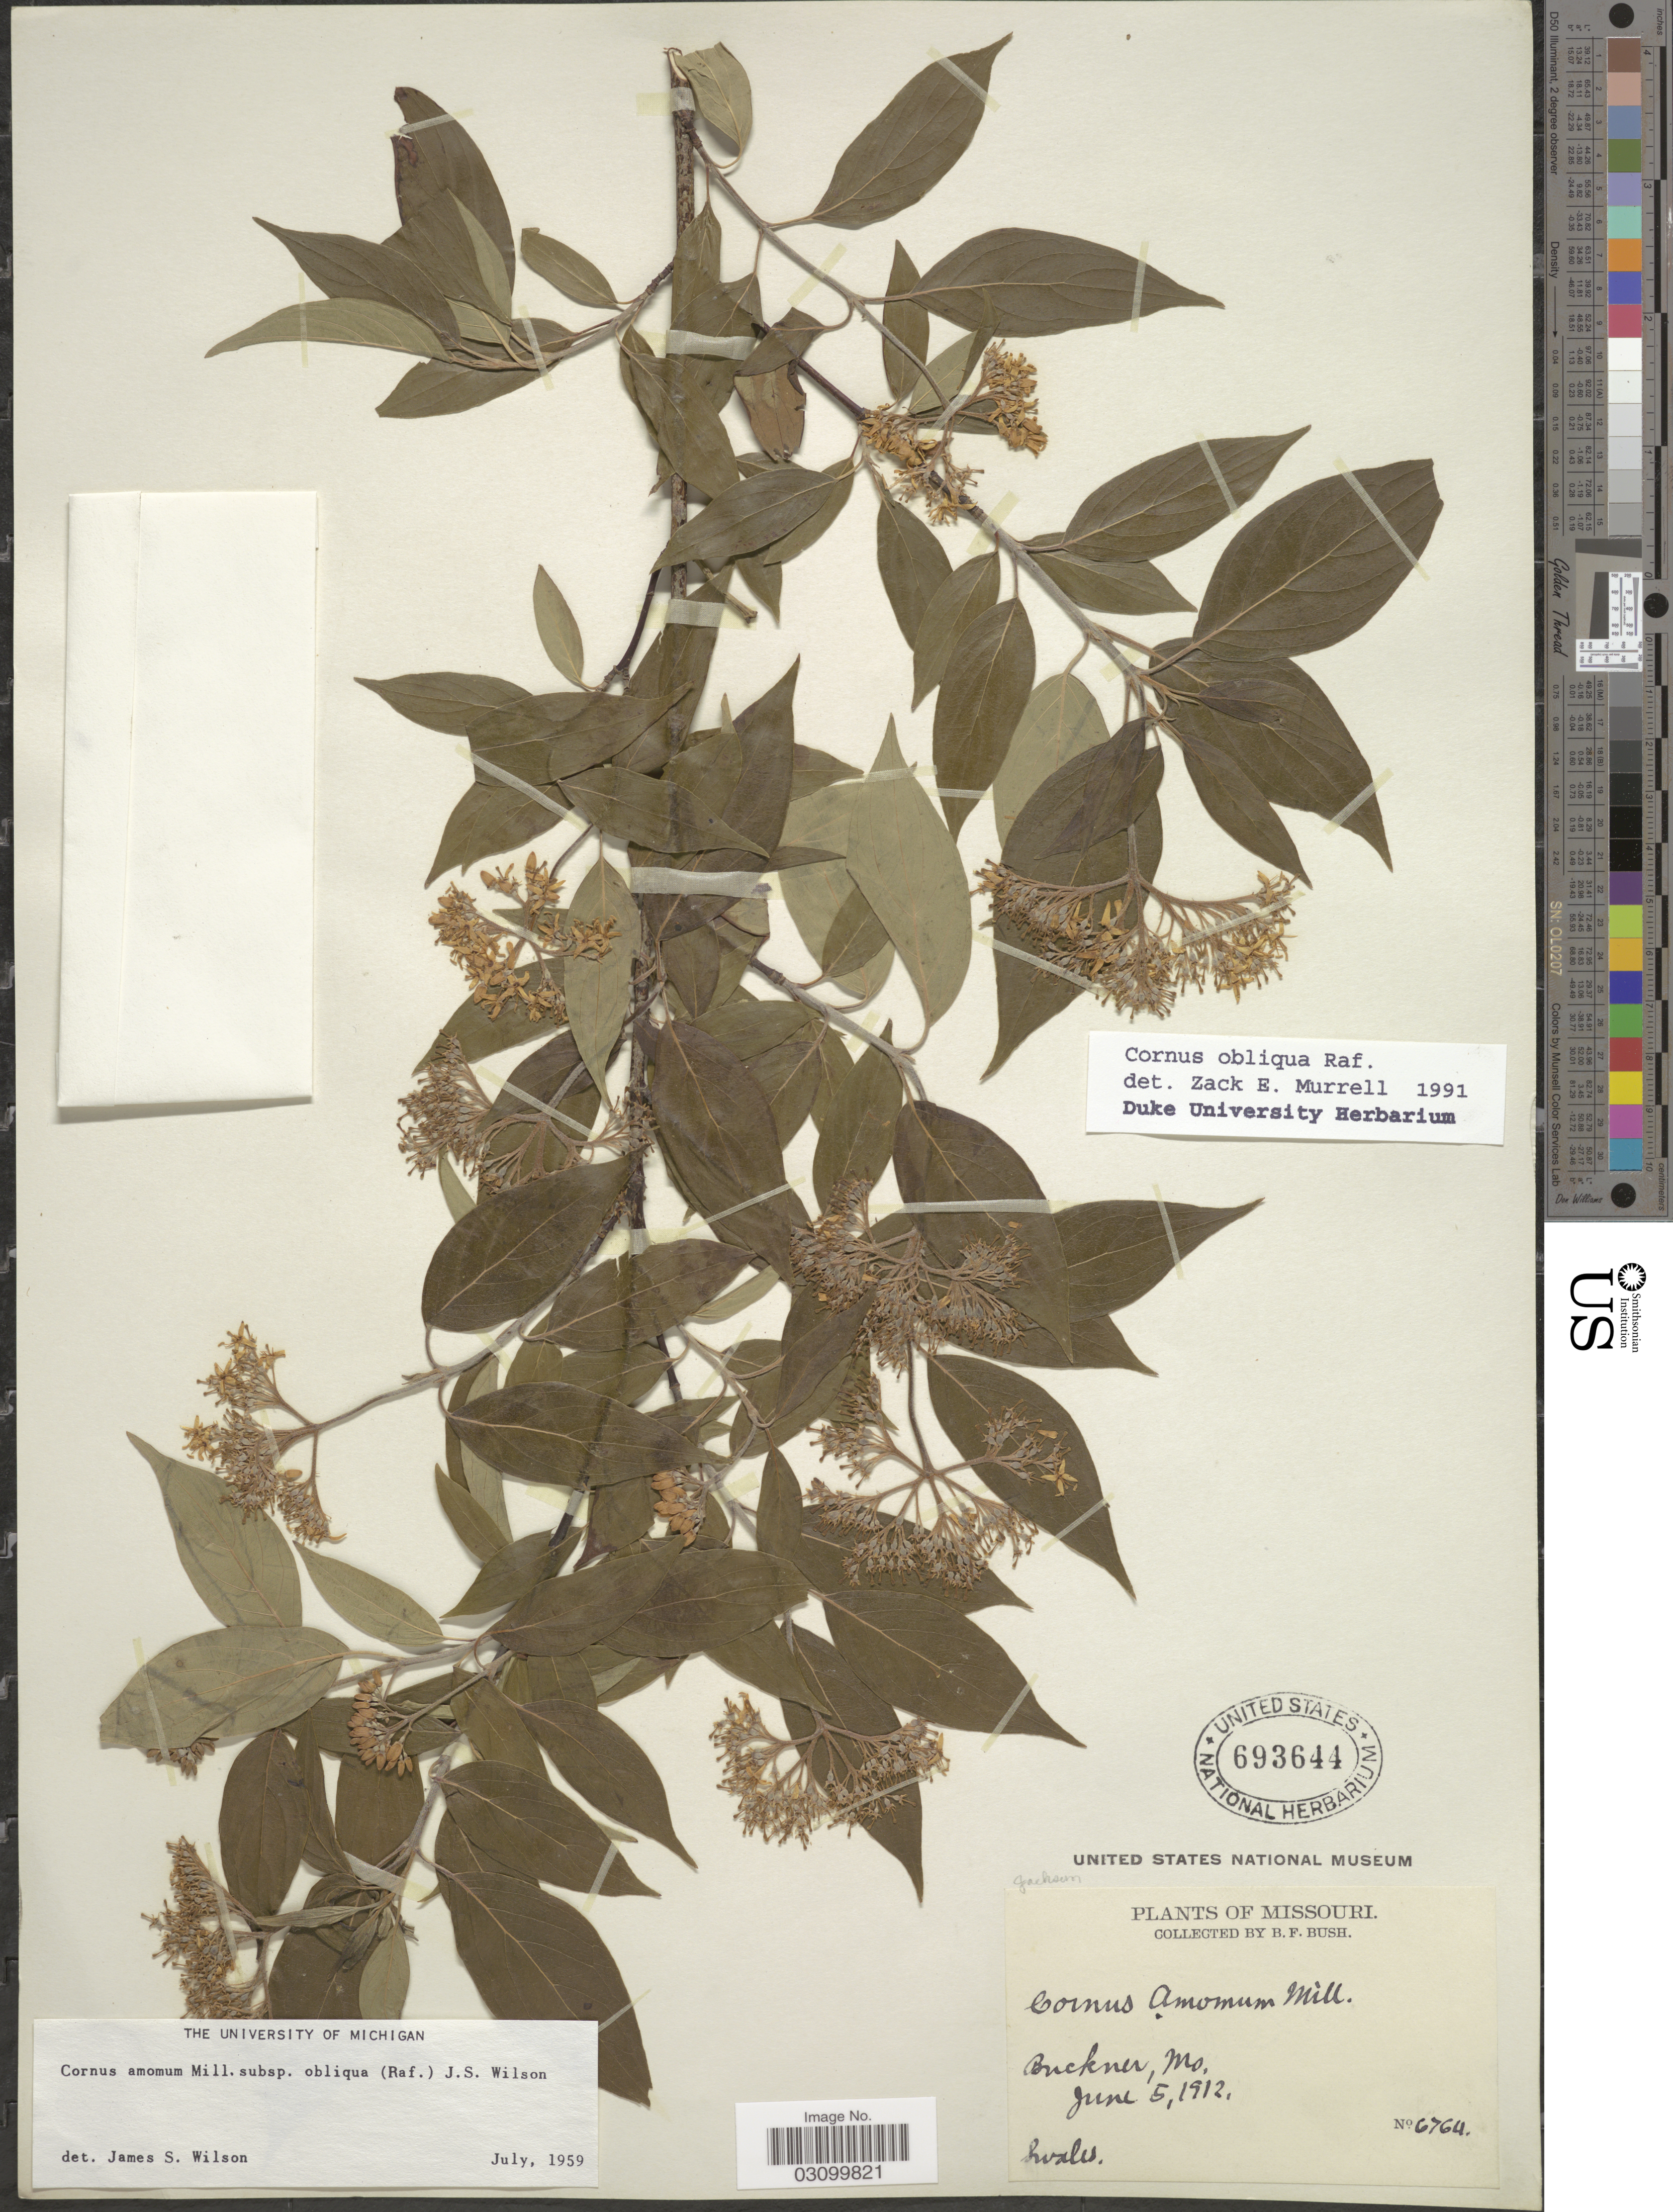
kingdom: Plantae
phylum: Tracheophyta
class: Magnoliopsida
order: Cornales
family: Cornaceae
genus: Cornus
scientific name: Cornus obliqua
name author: Raf.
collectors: B. F. Bush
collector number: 6764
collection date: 1912-06-05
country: United States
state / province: Missouri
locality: Buckner. Jackson.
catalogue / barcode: US 693644